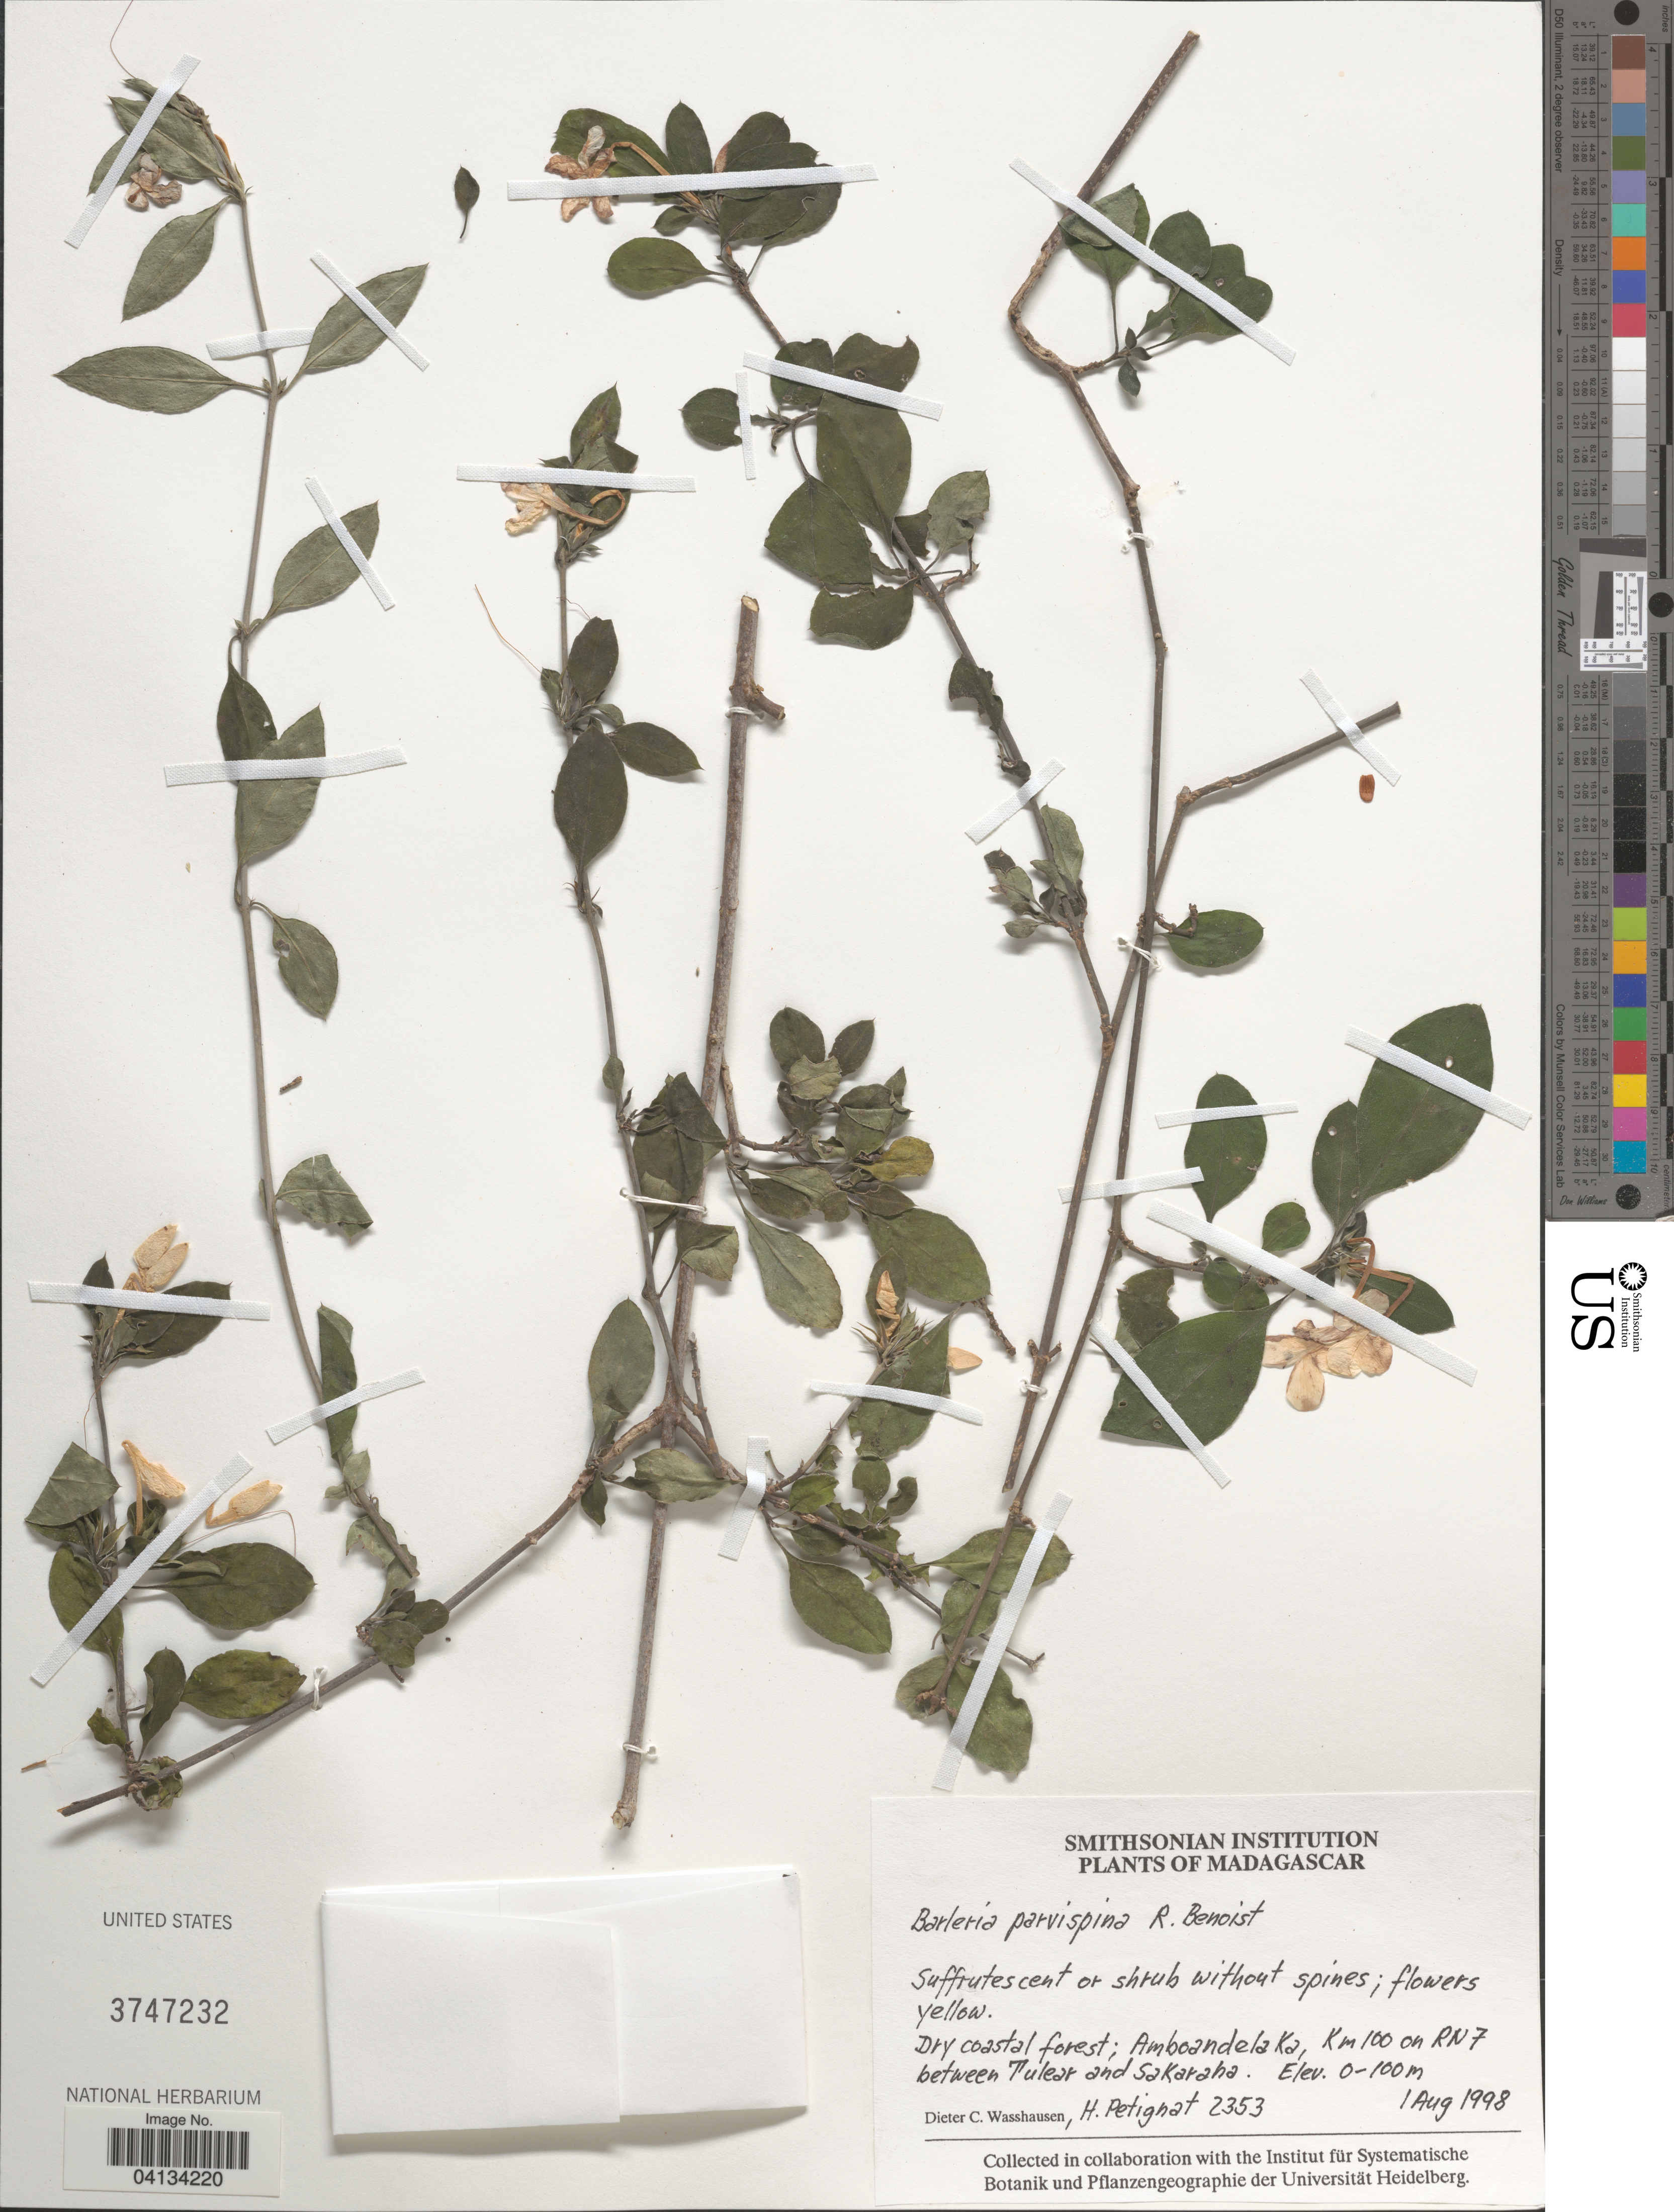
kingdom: Plantae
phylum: Tracheophyta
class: Magnoliopsida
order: Lamiales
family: Acanthaceae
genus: Barleria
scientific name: Barleria parvispina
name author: Benoist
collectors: D. C. Wasshausen & H. Petignat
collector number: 2353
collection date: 1998-08-01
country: Madagascar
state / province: Atsimo-Andrefana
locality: Amboandelaka, Km 100 on RN 7 between Tulear and Sakaraha.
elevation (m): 0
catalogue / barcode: US 3747232